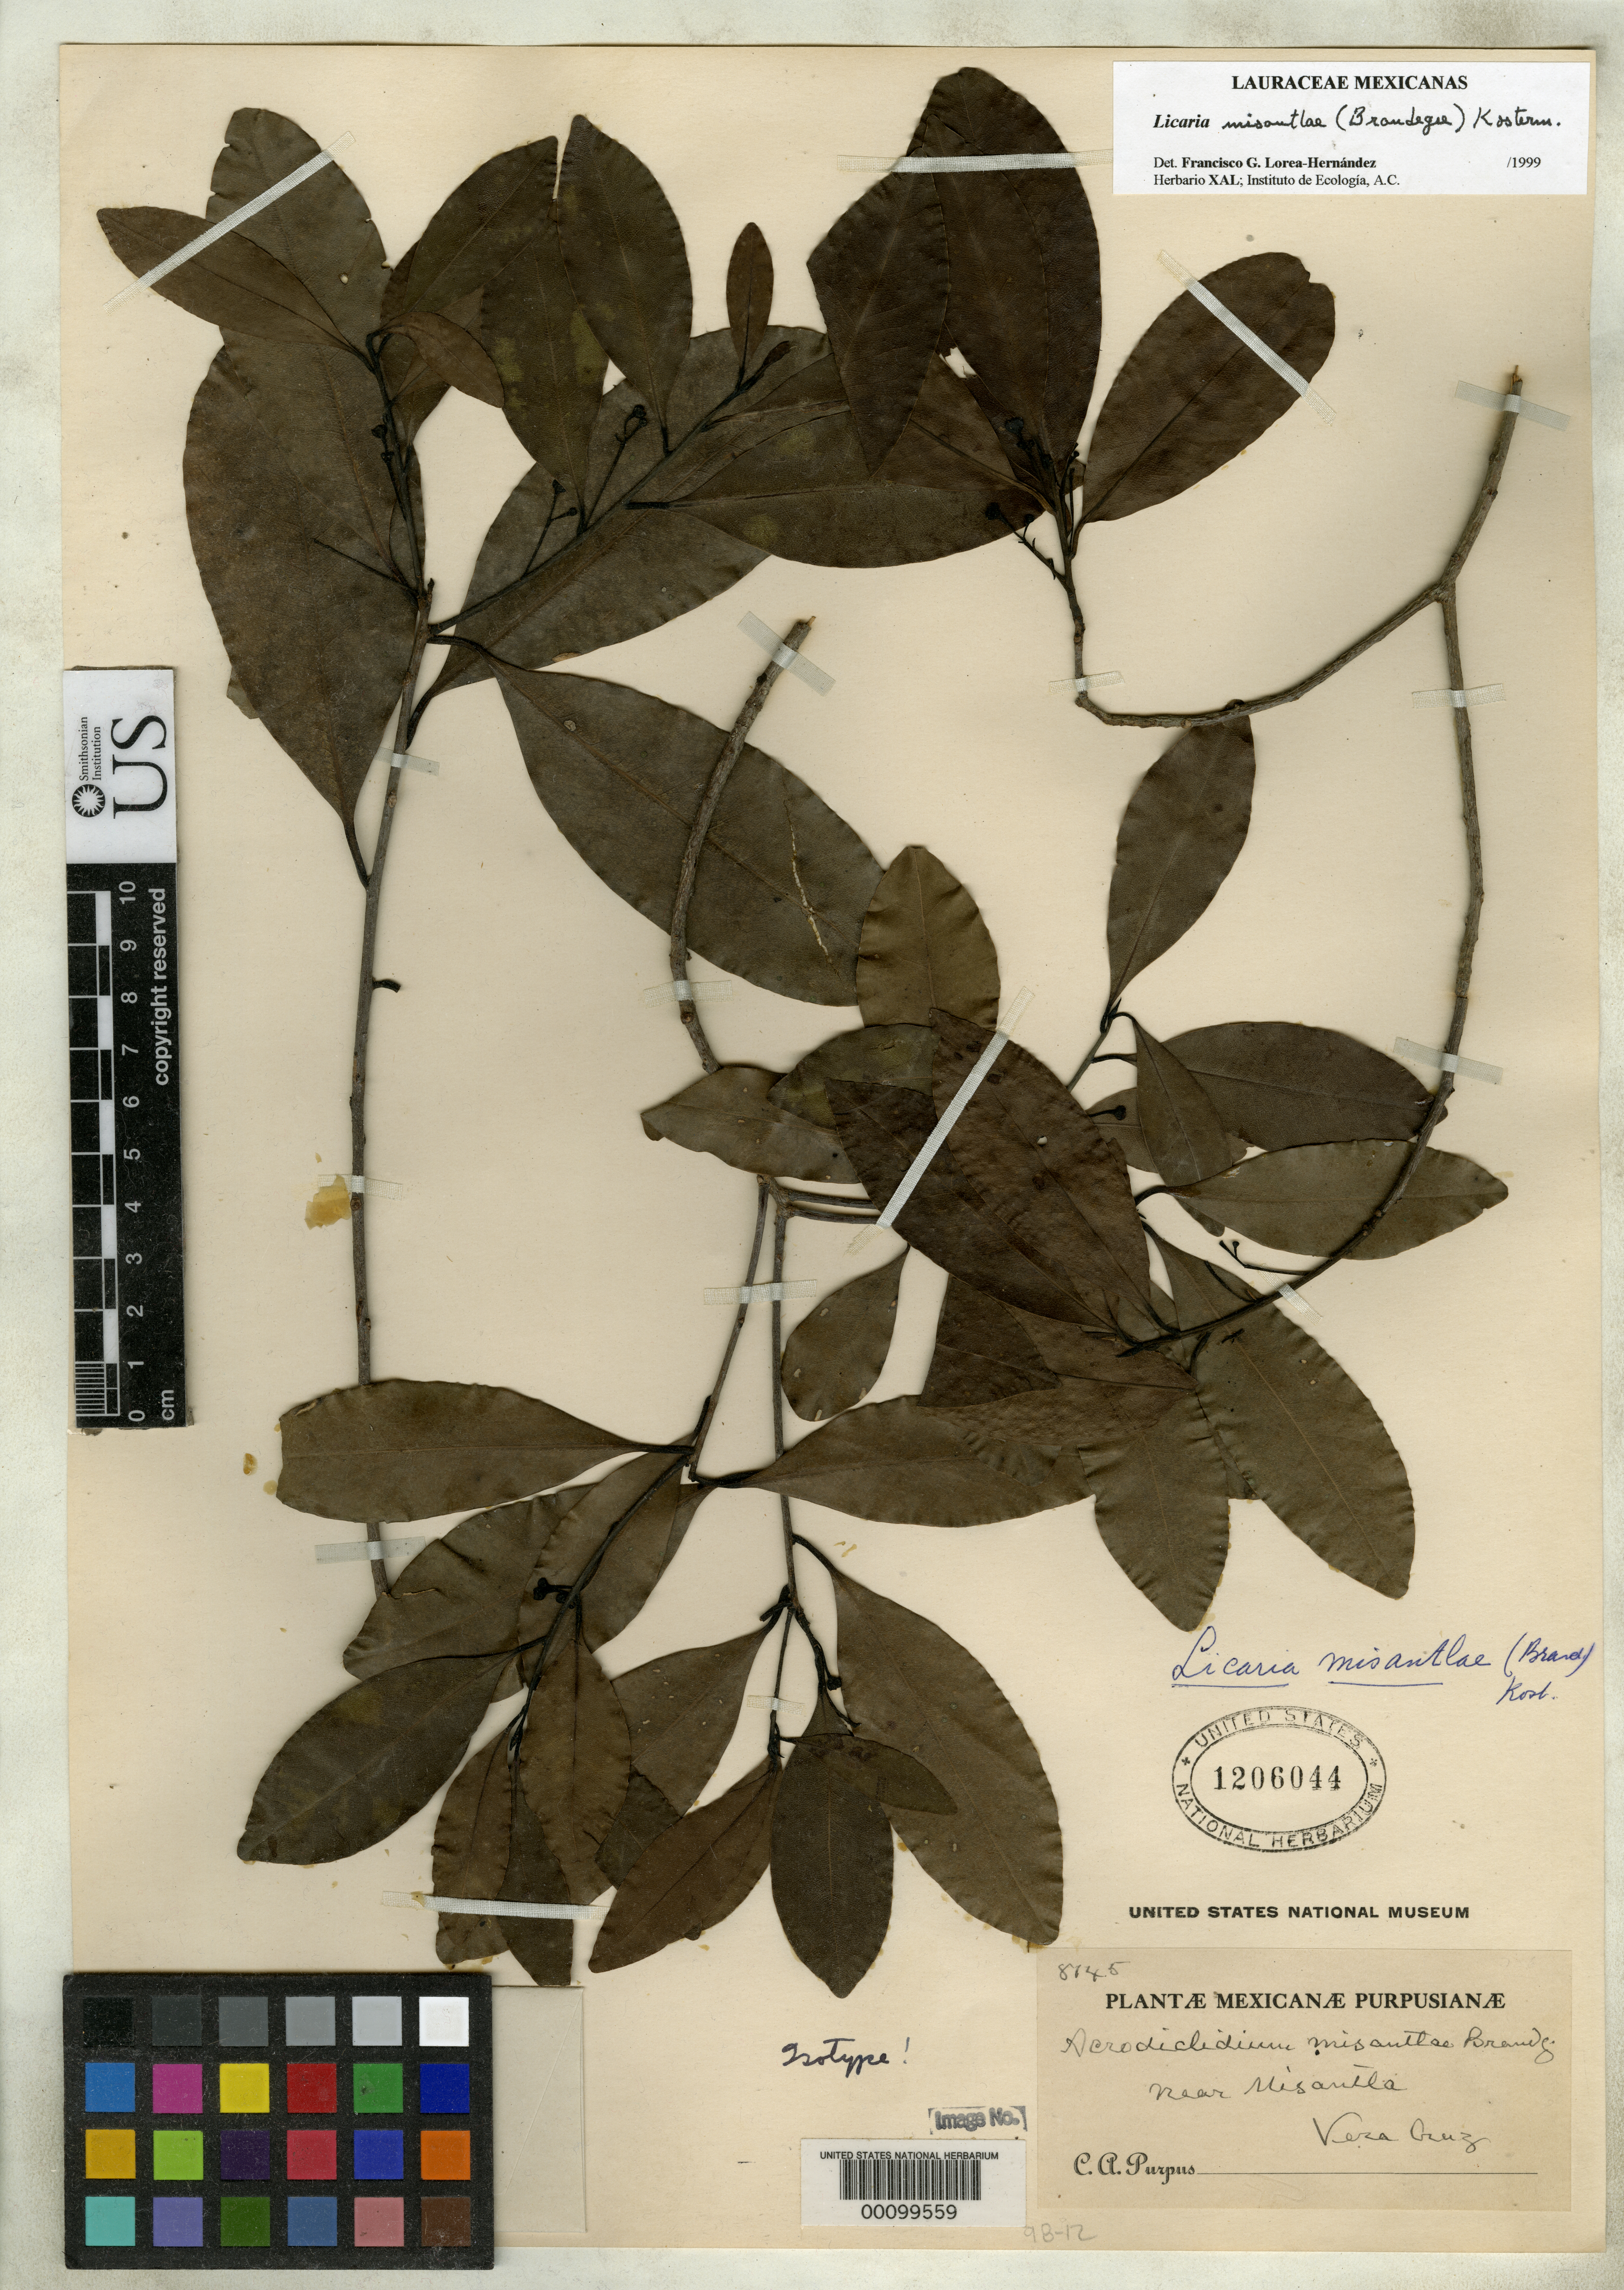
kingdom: Plantae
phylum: Tracheophyta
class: Magnoliopsida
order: Laurales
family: Lauraceae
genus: Acrodiclidium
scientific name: Acrodiclidium misantlae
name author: Brandegee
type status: Isotype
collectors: C. A. Purpus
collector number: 8145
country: Mexico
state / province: Veracruz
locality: Misantla.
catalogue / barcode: US 1206044